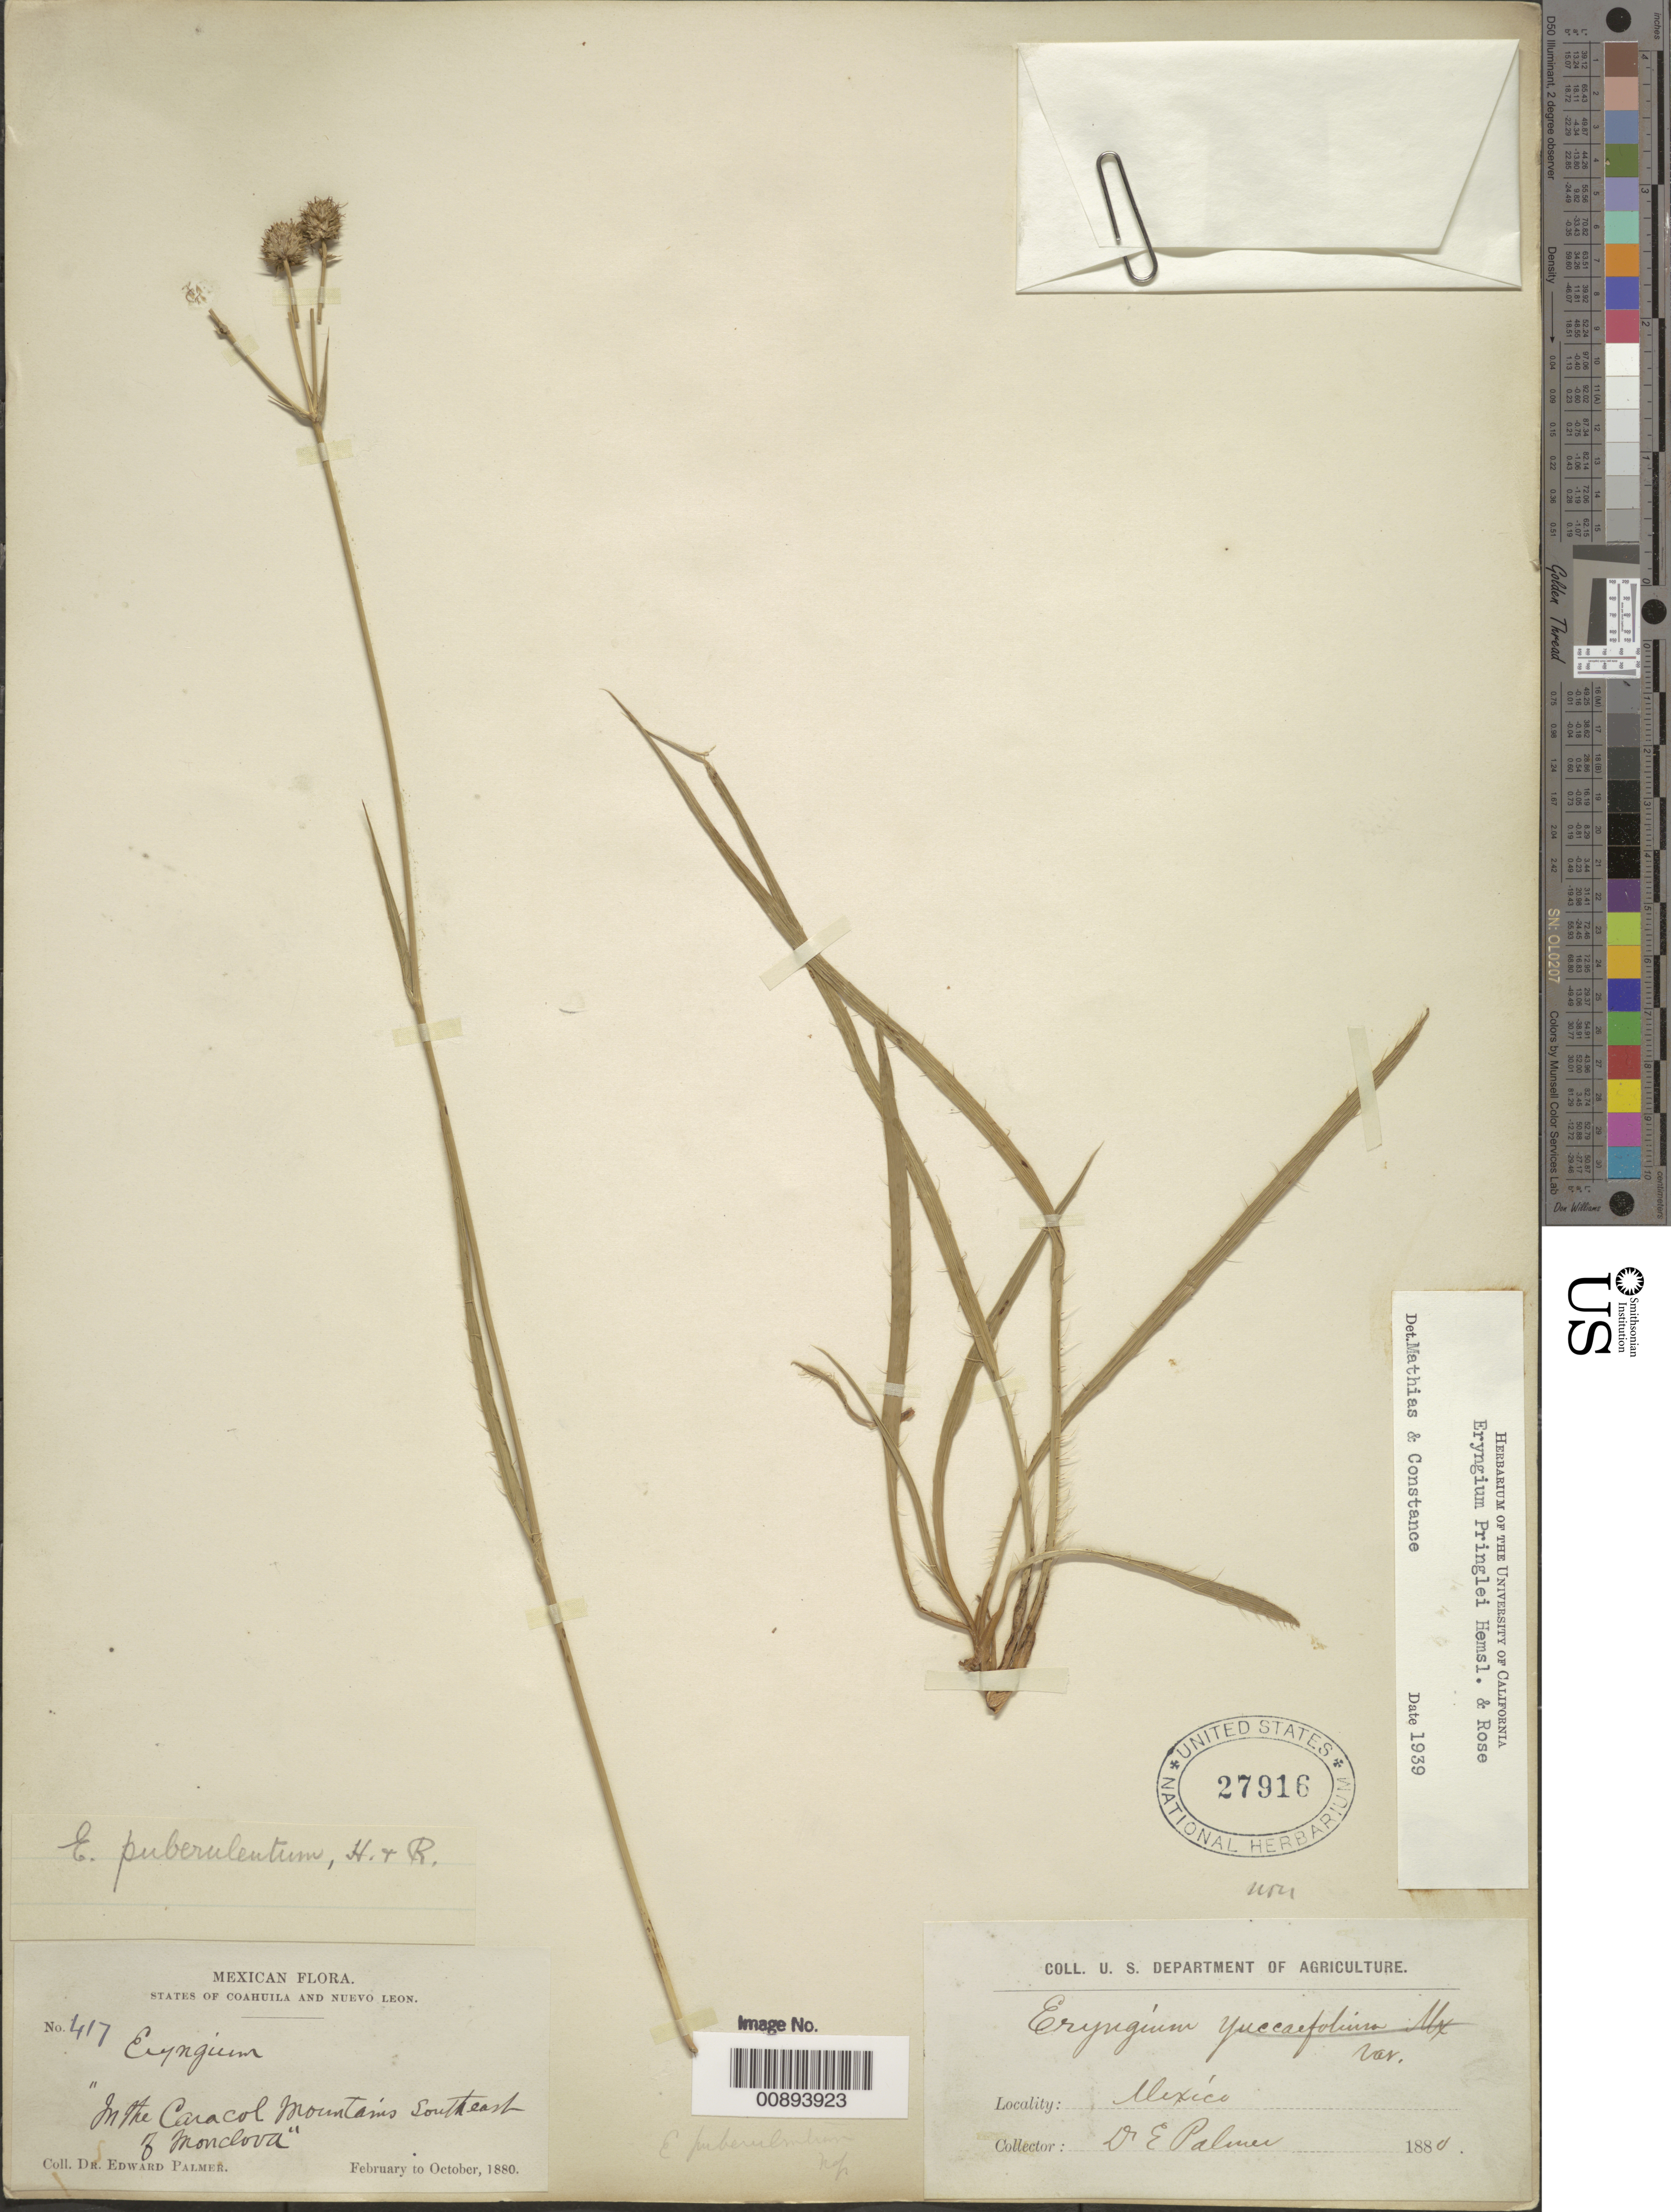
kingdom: Plantae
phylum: Tracheophyta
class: Magnoliopsida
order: Apiales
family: Apiaceae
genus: Eryngium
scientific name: Eryngium pringlei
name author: Hemsl. & Rose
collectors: E. Palmer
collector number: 417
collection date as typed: Feb 1880 to -- Oct 1880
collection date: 1880-02/1880-10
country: Mexico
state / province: Coahuila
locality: In the Caracol Mountains southeast of Monclova, Coahuila.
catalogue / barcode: US 27916